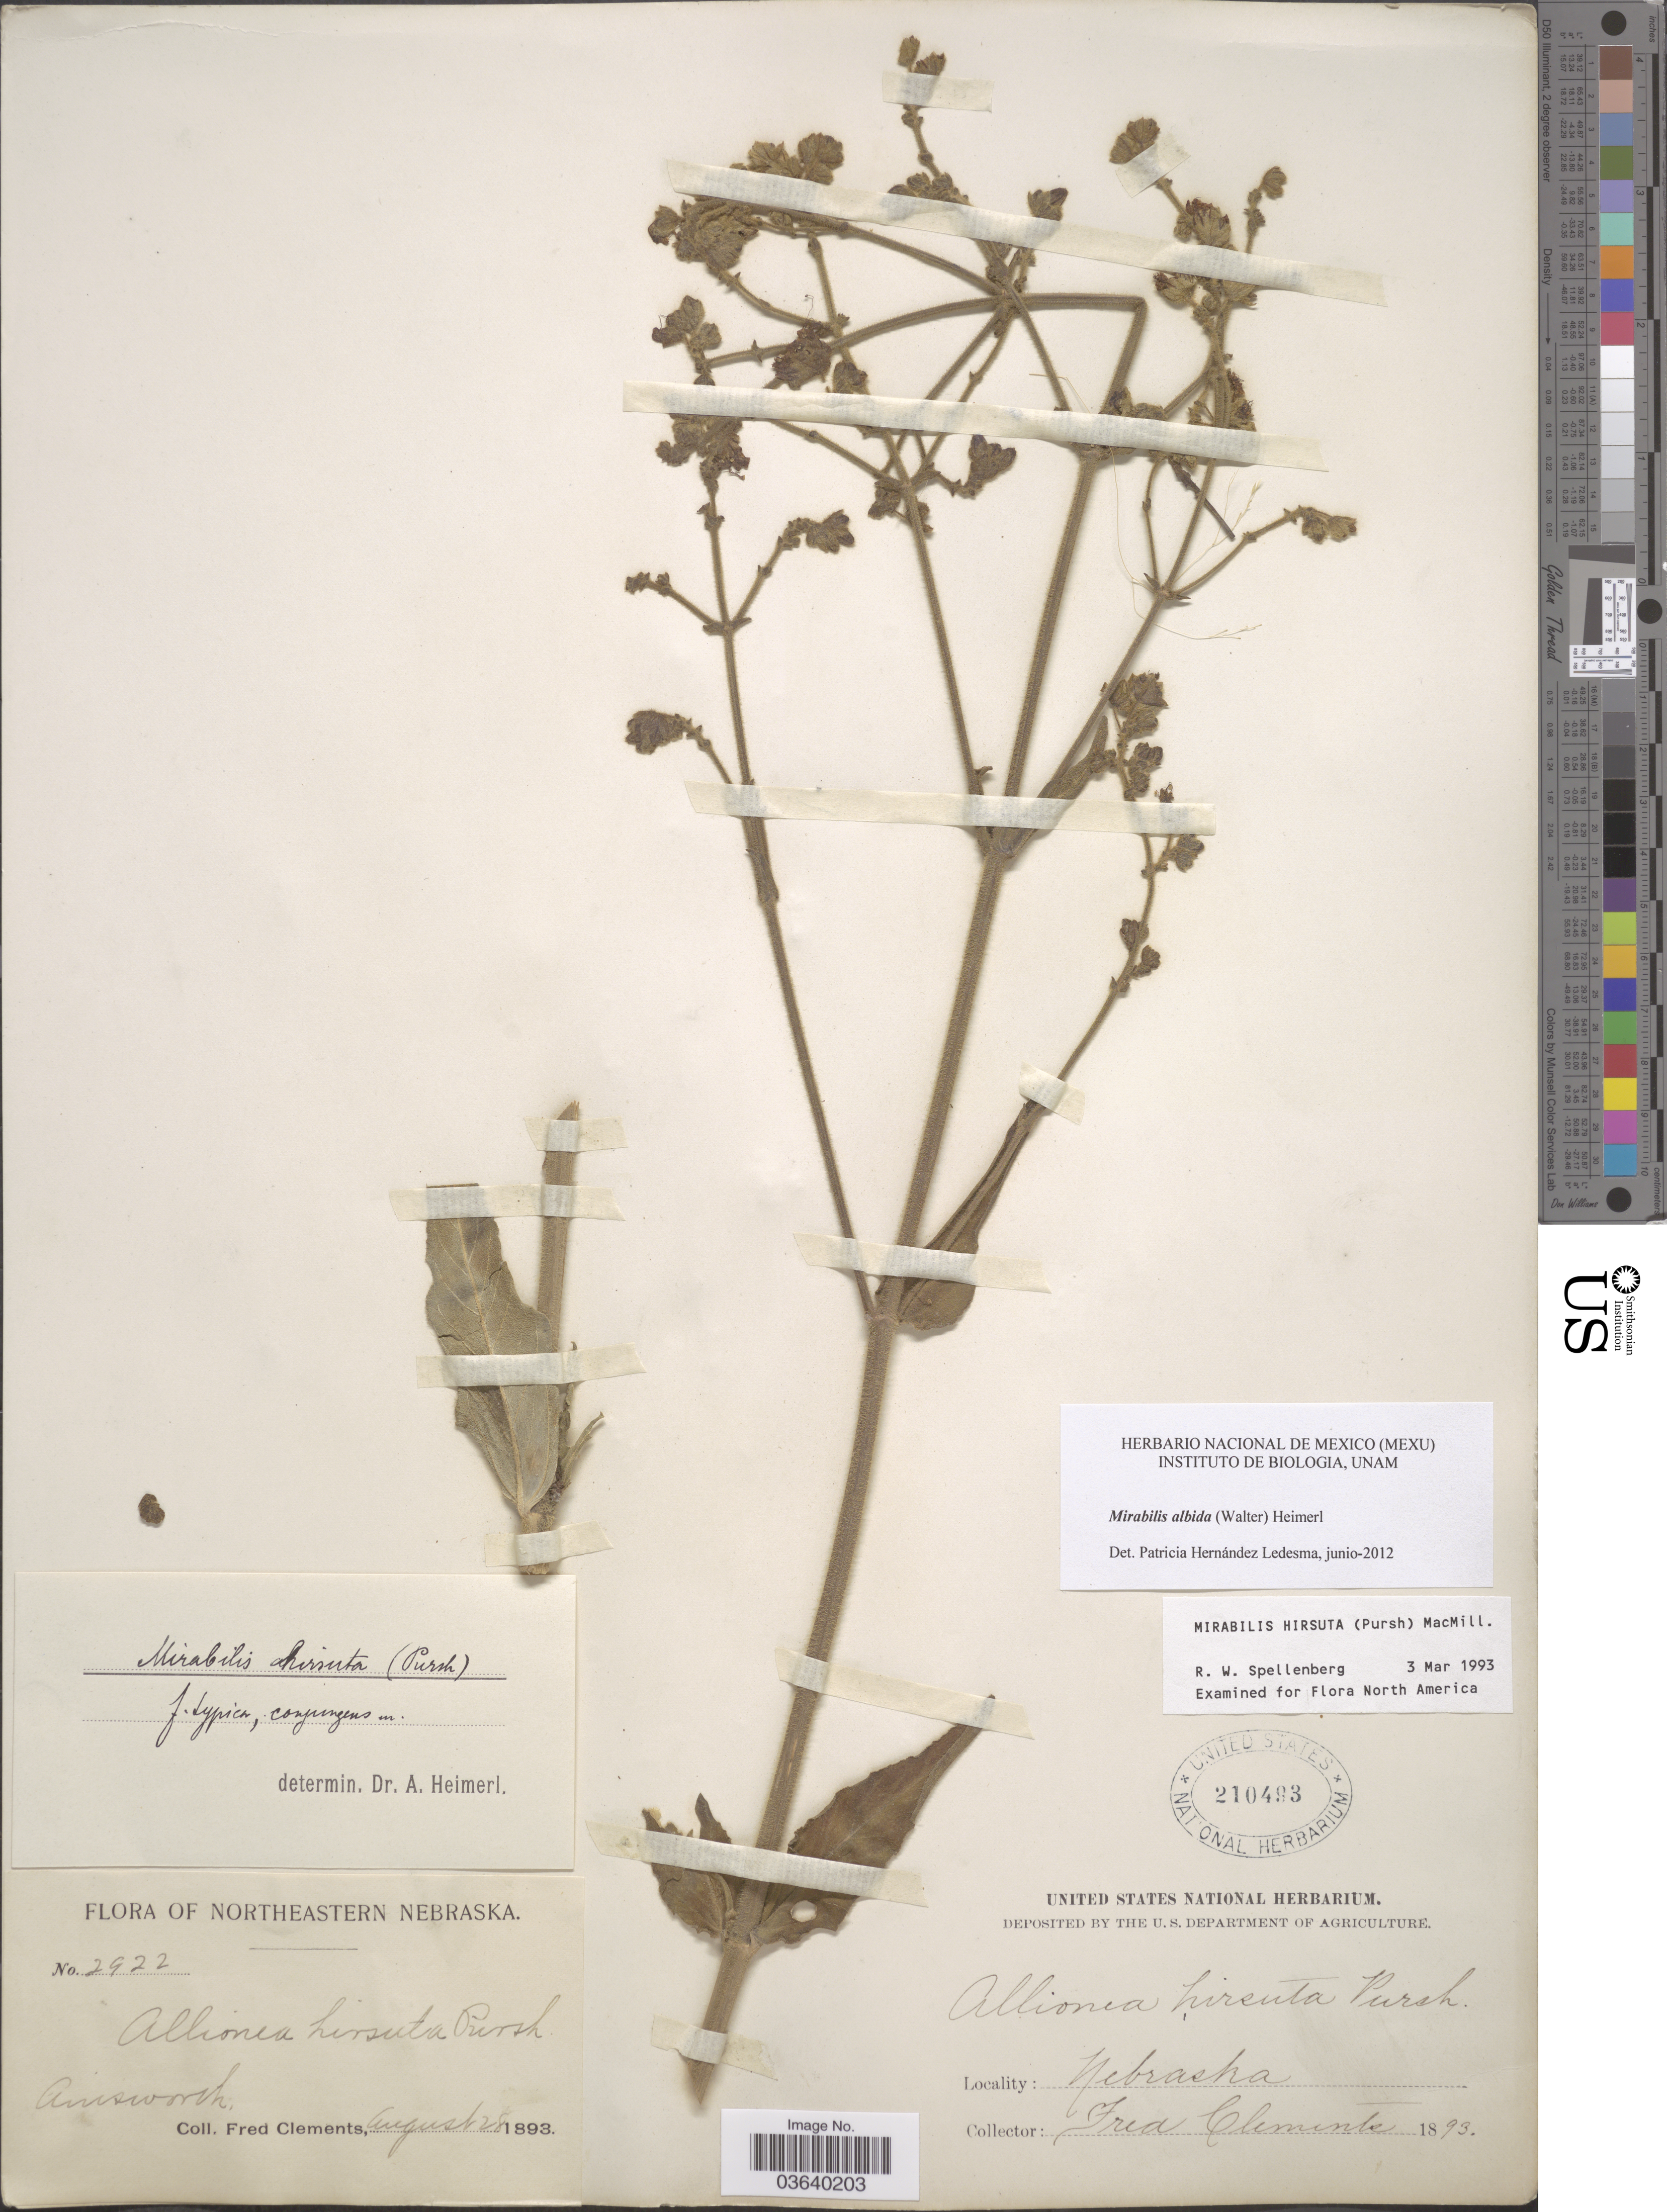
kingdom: Plantae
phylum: Tracheophyta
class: Magnoliopsida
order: Caryophyllales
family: Nyctaginaceae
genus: Mirabilis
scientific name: Mirabilis albida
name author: (Walter) Heimerl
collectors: F. Clements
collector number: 2922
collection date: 1893-08-28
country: United States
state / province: Nebraska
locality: Northeastern Nebraska. Ainsworth.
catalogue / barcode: US 210493